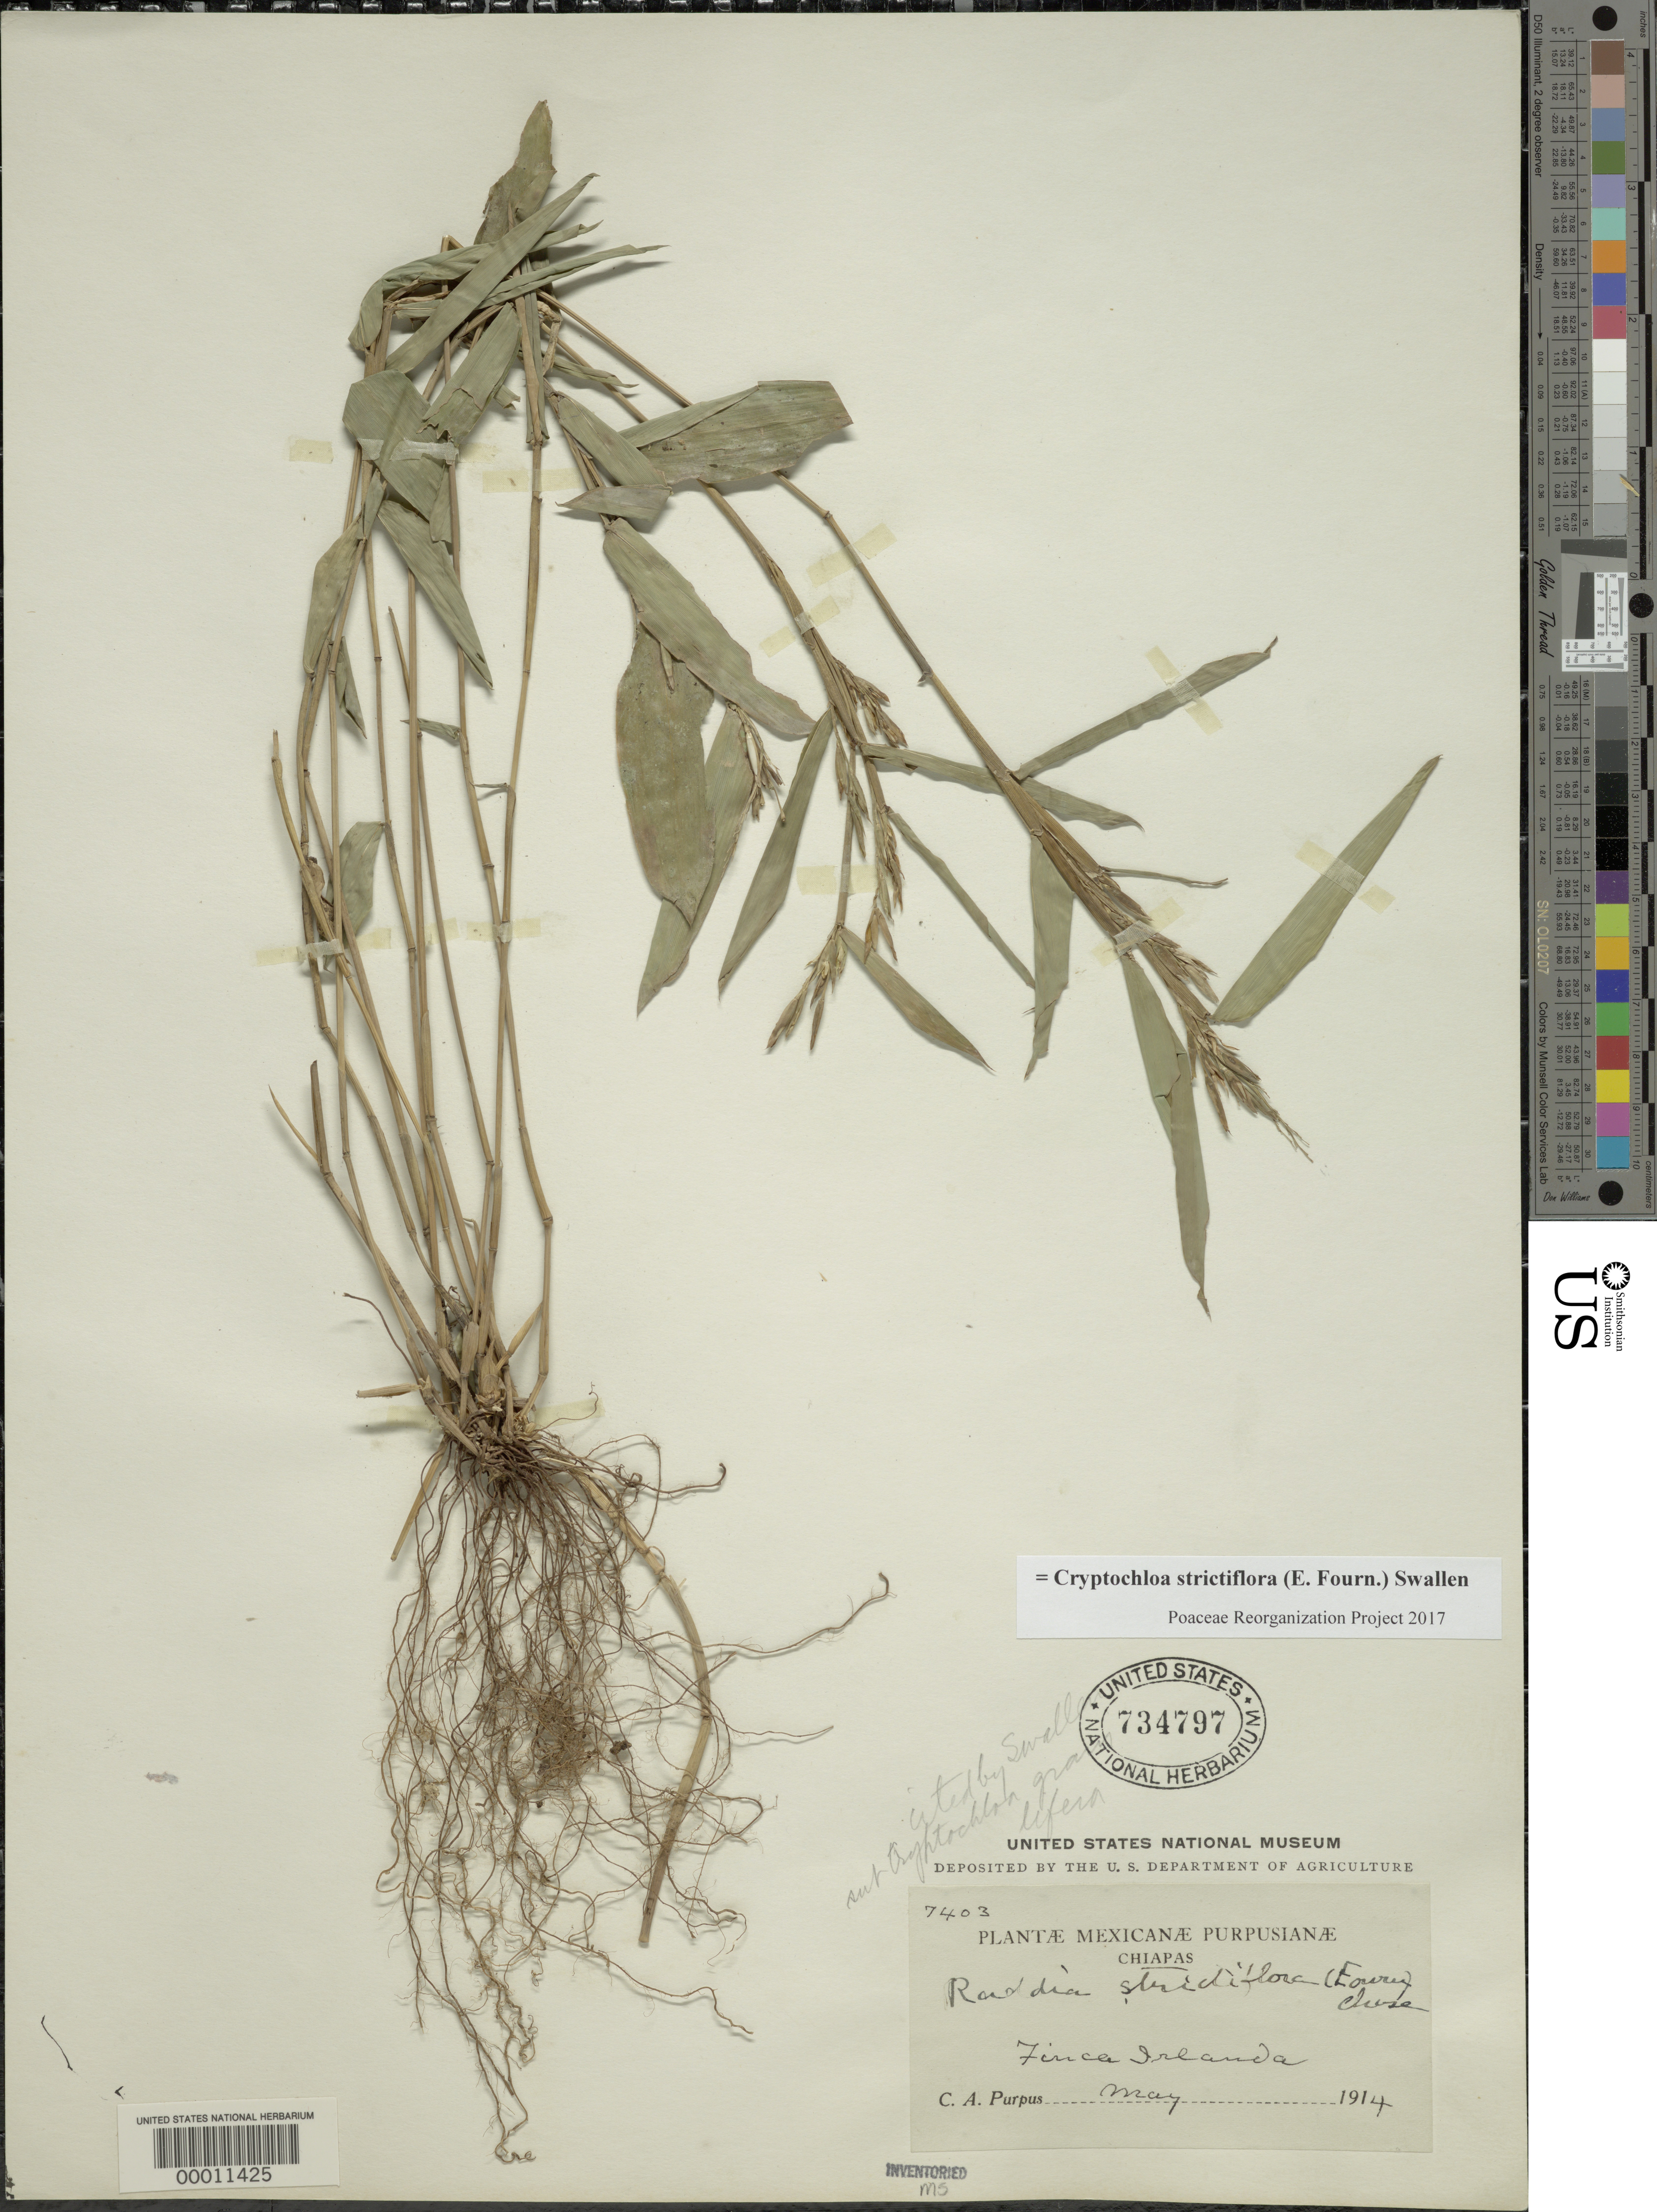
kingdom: Plantae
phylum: Tracheophyta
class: Liliopsida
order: Poales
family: Poaceae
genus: Cryptochloa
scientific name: Cryptochloa strictiflora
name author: (E. Fourn.) Swallen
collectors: C. A. Purpus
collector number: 7403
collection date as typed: May 1914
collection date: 1914-05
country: Mexico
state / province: Chiapas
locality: Finca irlanda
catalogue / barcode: US 734797